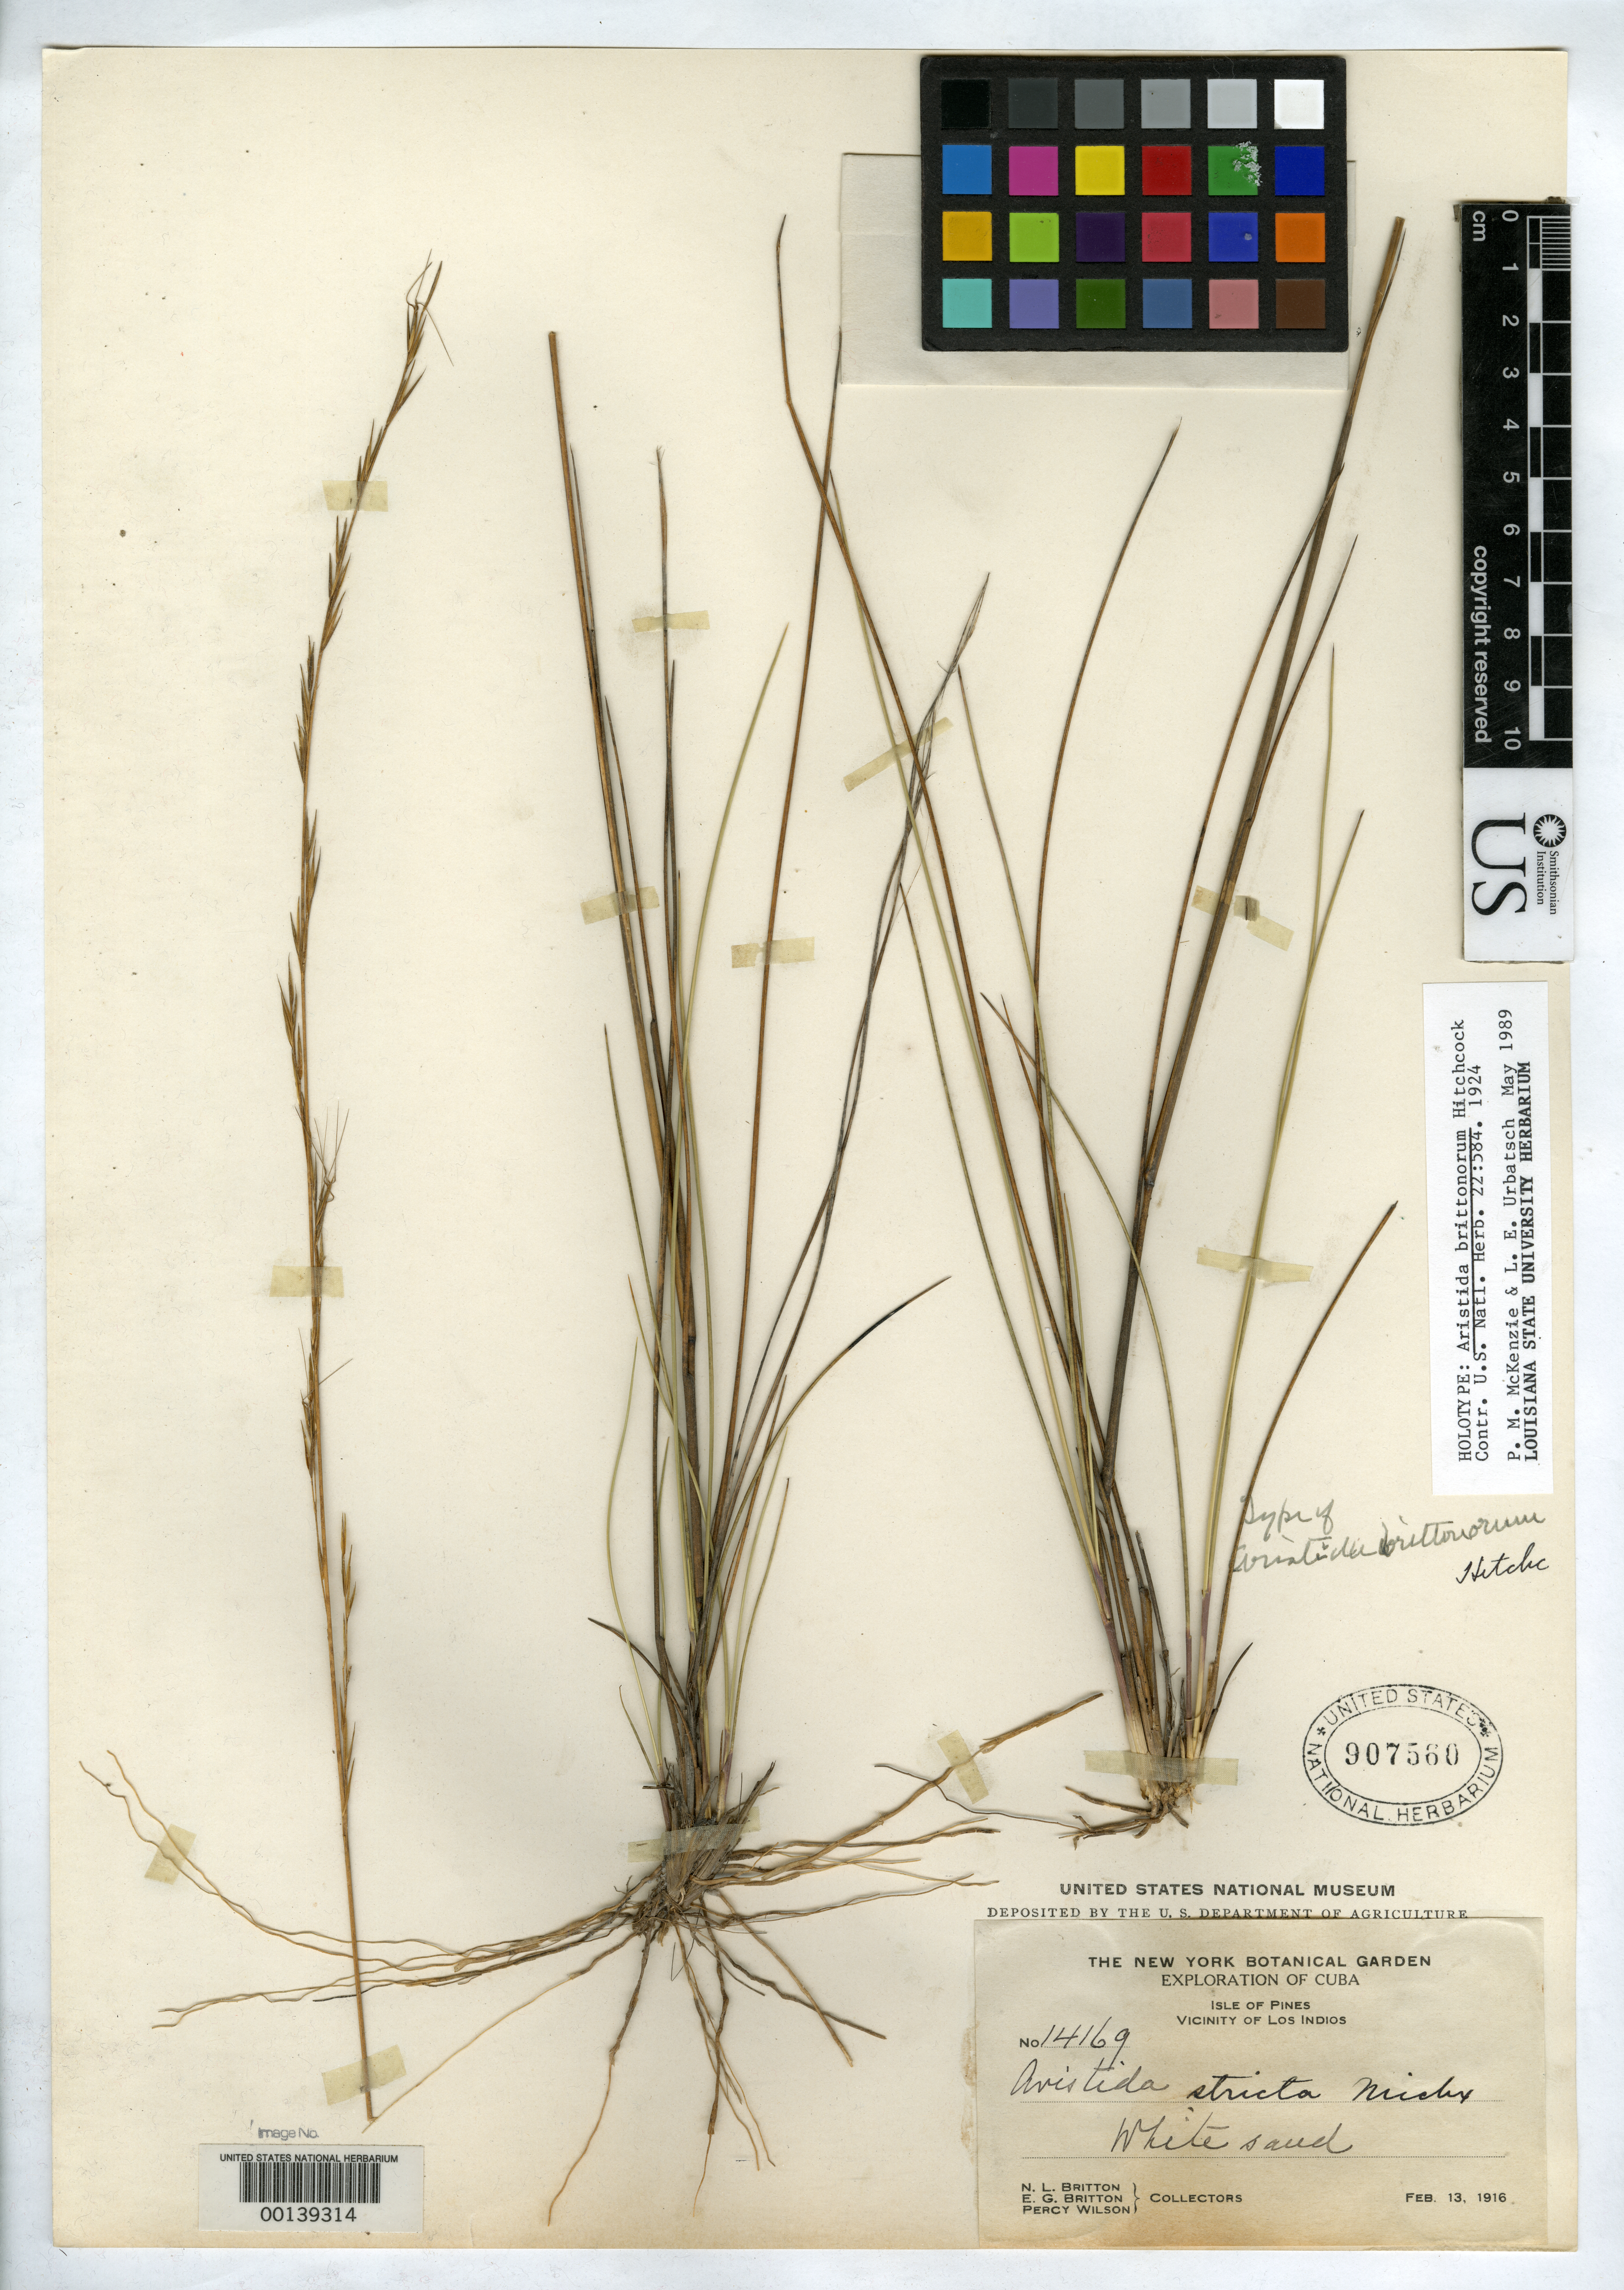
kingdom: Plantae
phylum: Tracheophyta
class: Liliopsida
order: Poales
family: Poaceae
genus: Aristida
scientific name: Aristida brittonorum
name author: Hitchc.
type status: Holotype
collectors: N. Britton, E. G. Britton & P. Wilson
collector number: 14169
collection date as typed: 13 Feb 1916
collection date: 1916-02-13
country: Cuba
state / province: Isla de La Juventud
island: Isla de La Juventud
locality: Vicinity of Los Indios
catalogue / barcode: US 907560